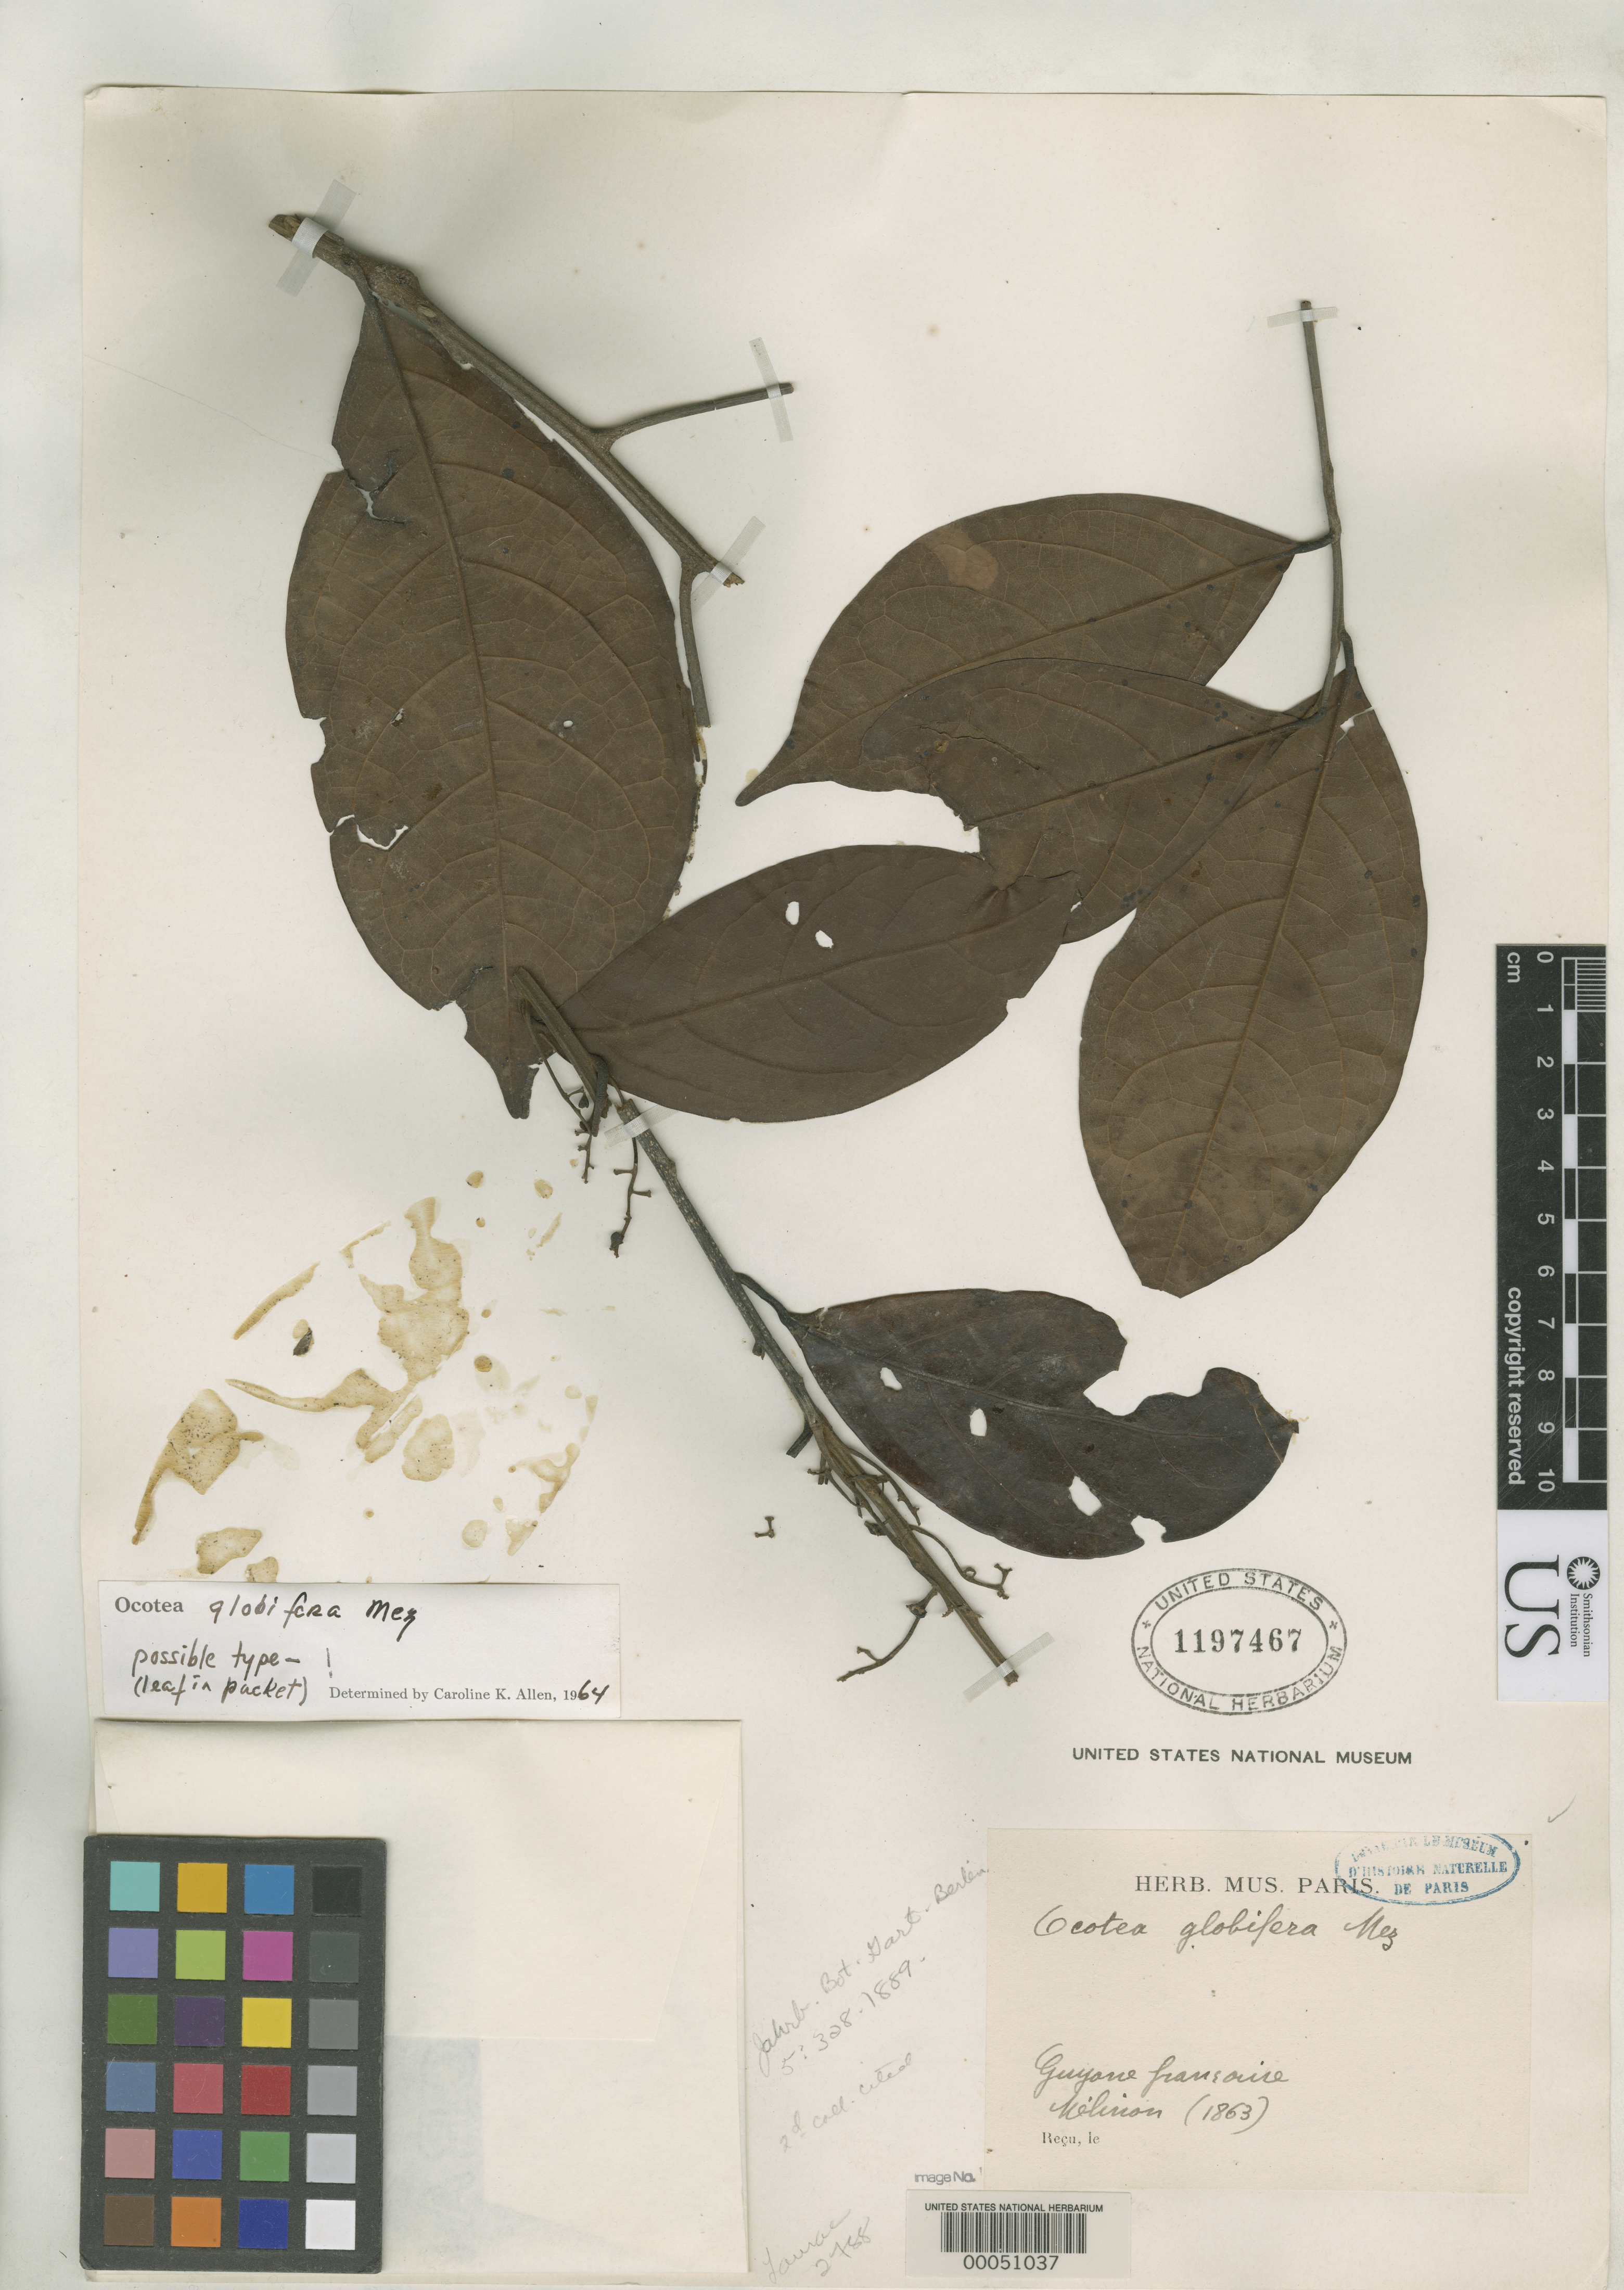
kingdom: Plantae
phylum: Tracheophyta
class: Magnoliopsida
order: Laurales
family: Lauraceae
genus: Ocotea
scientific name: Ocotea globifera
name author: Mez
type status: Syntype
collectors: M. Melinon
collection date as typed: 1863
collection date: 1863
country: French Guiana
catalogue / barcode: US 1197467